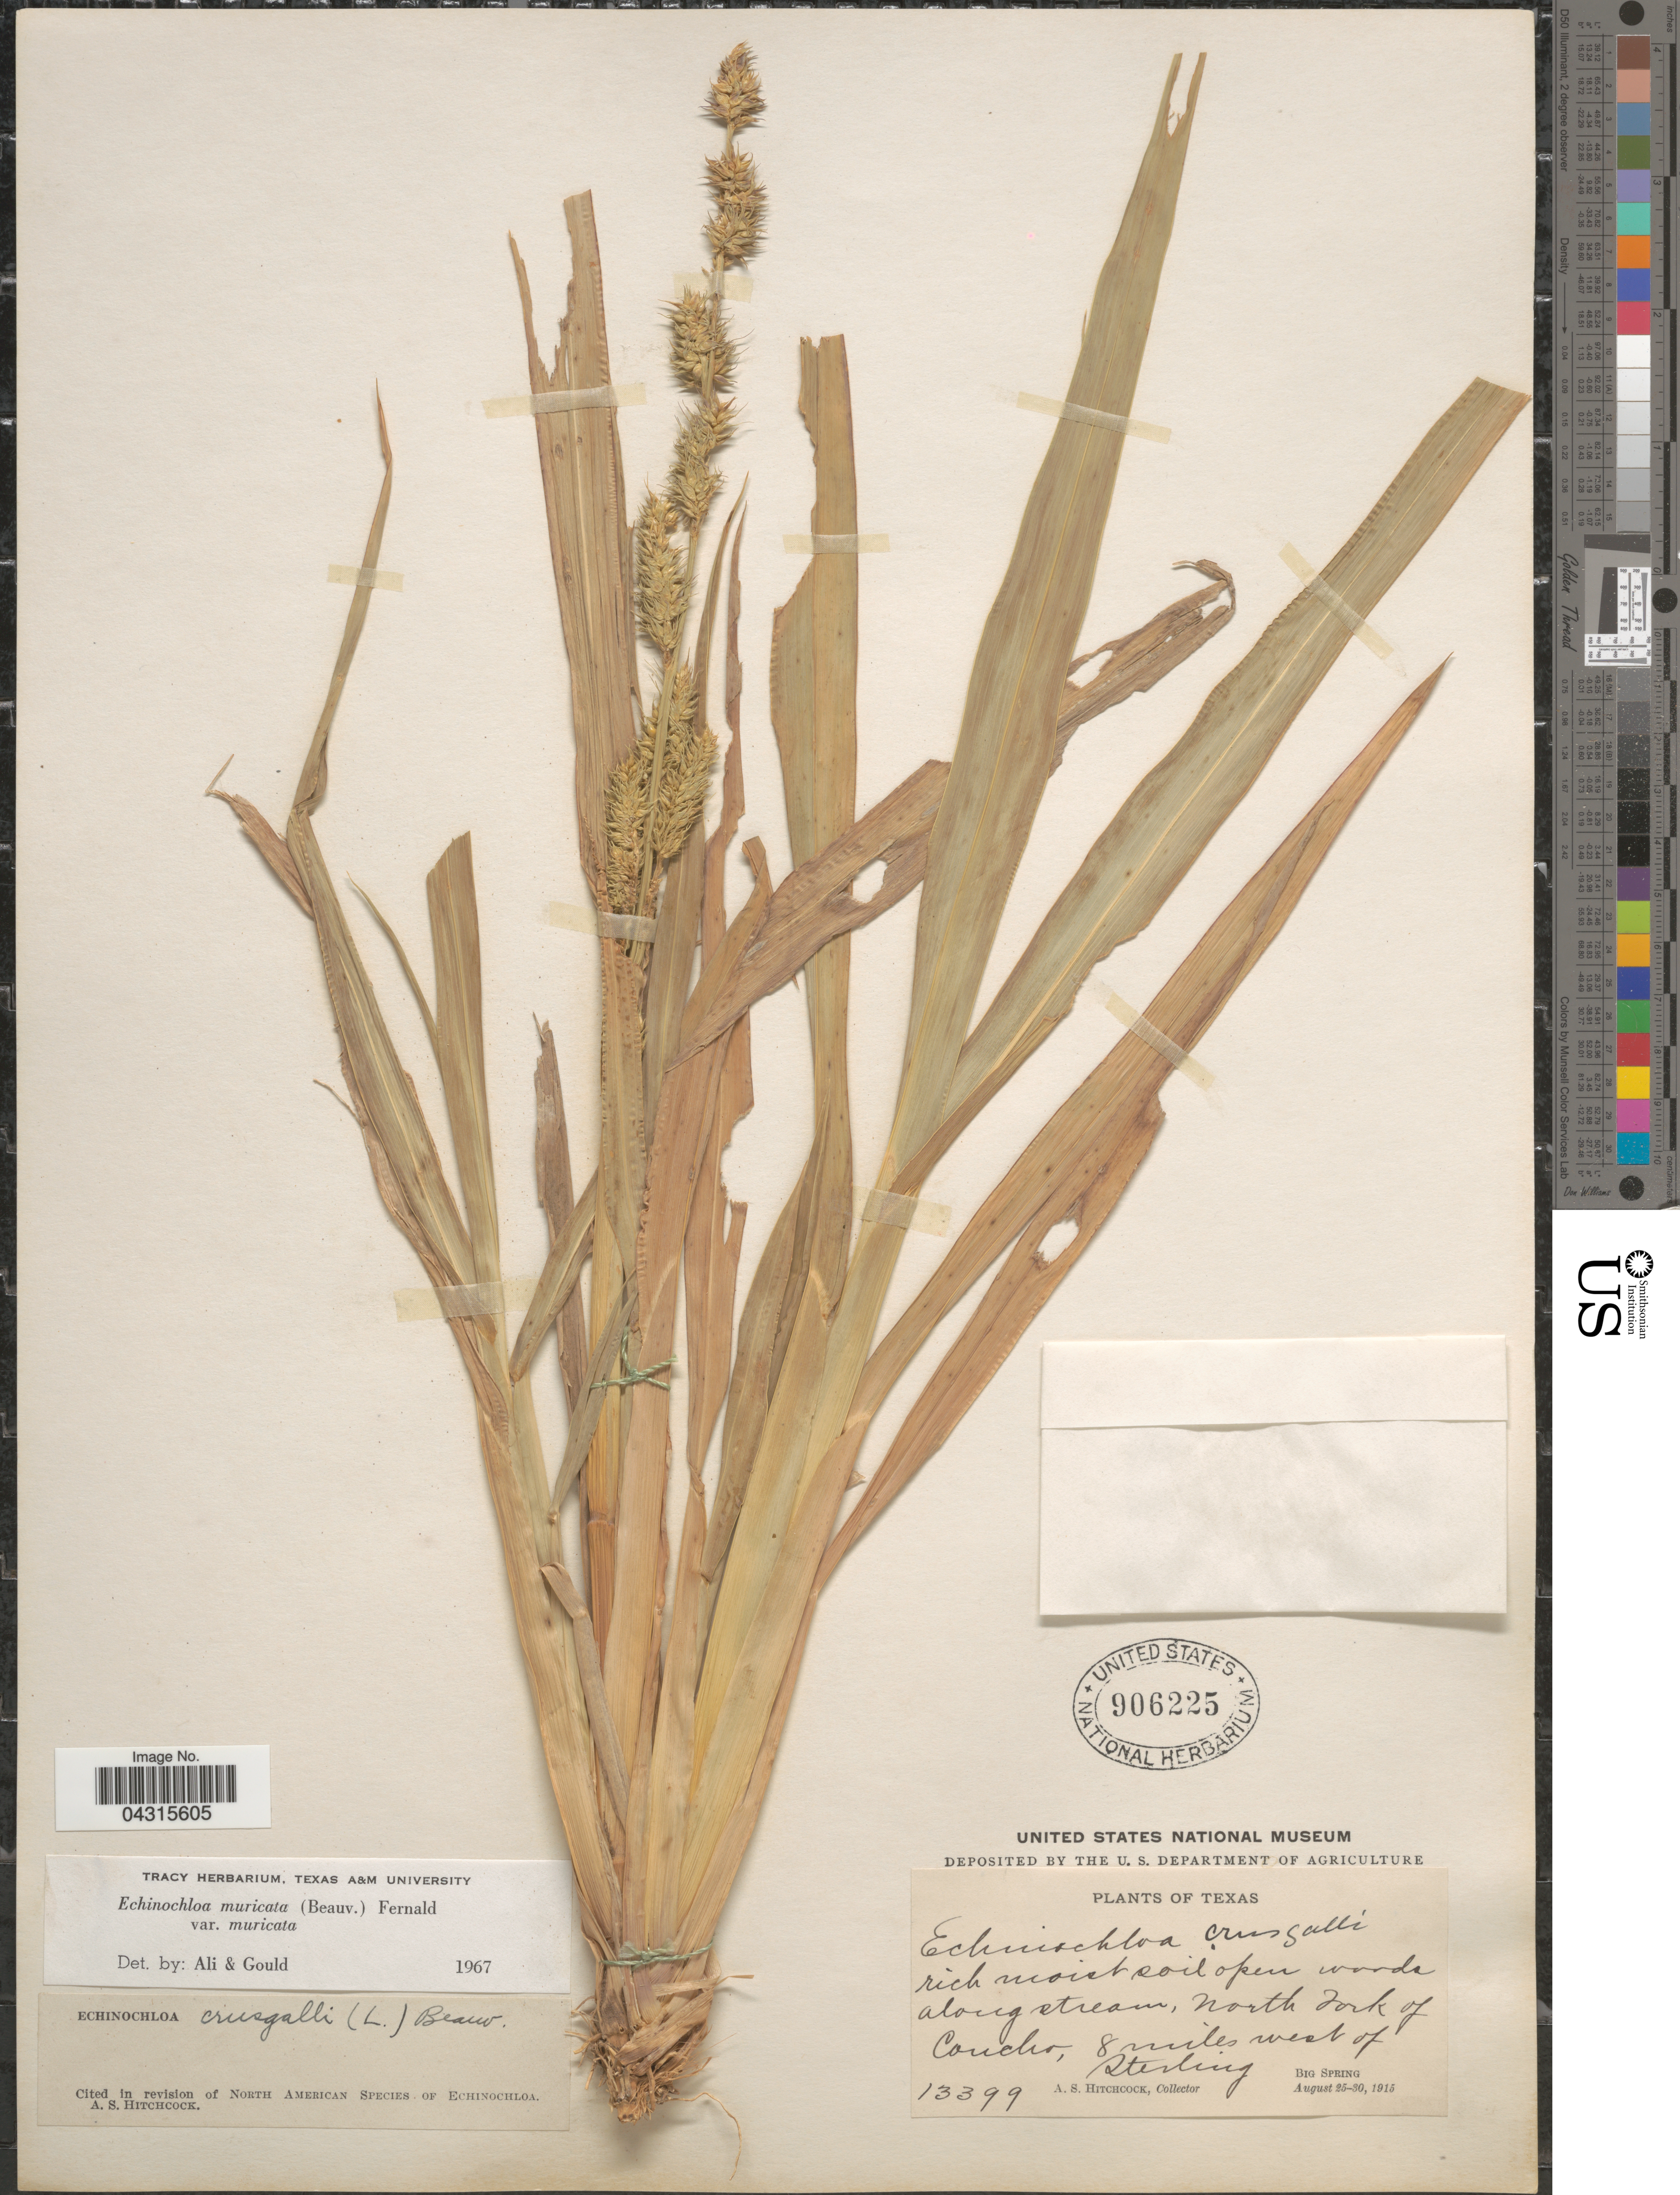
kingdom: Plantae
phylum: Tracheophyta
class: Liliopsida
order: Poales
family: Poaceae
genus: Echinochloa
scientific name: Echinochloa muricata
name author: (P. Beauv.) Fernald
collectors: A. S. Hitchcock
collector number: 13399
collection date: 1915-08-25/1915-08-30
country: United States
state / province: Texas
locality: Rich moist soil open woods along stream, North Fork of Concho, 8 miles west of Sterling. Big Spring.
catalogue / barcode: US 906225